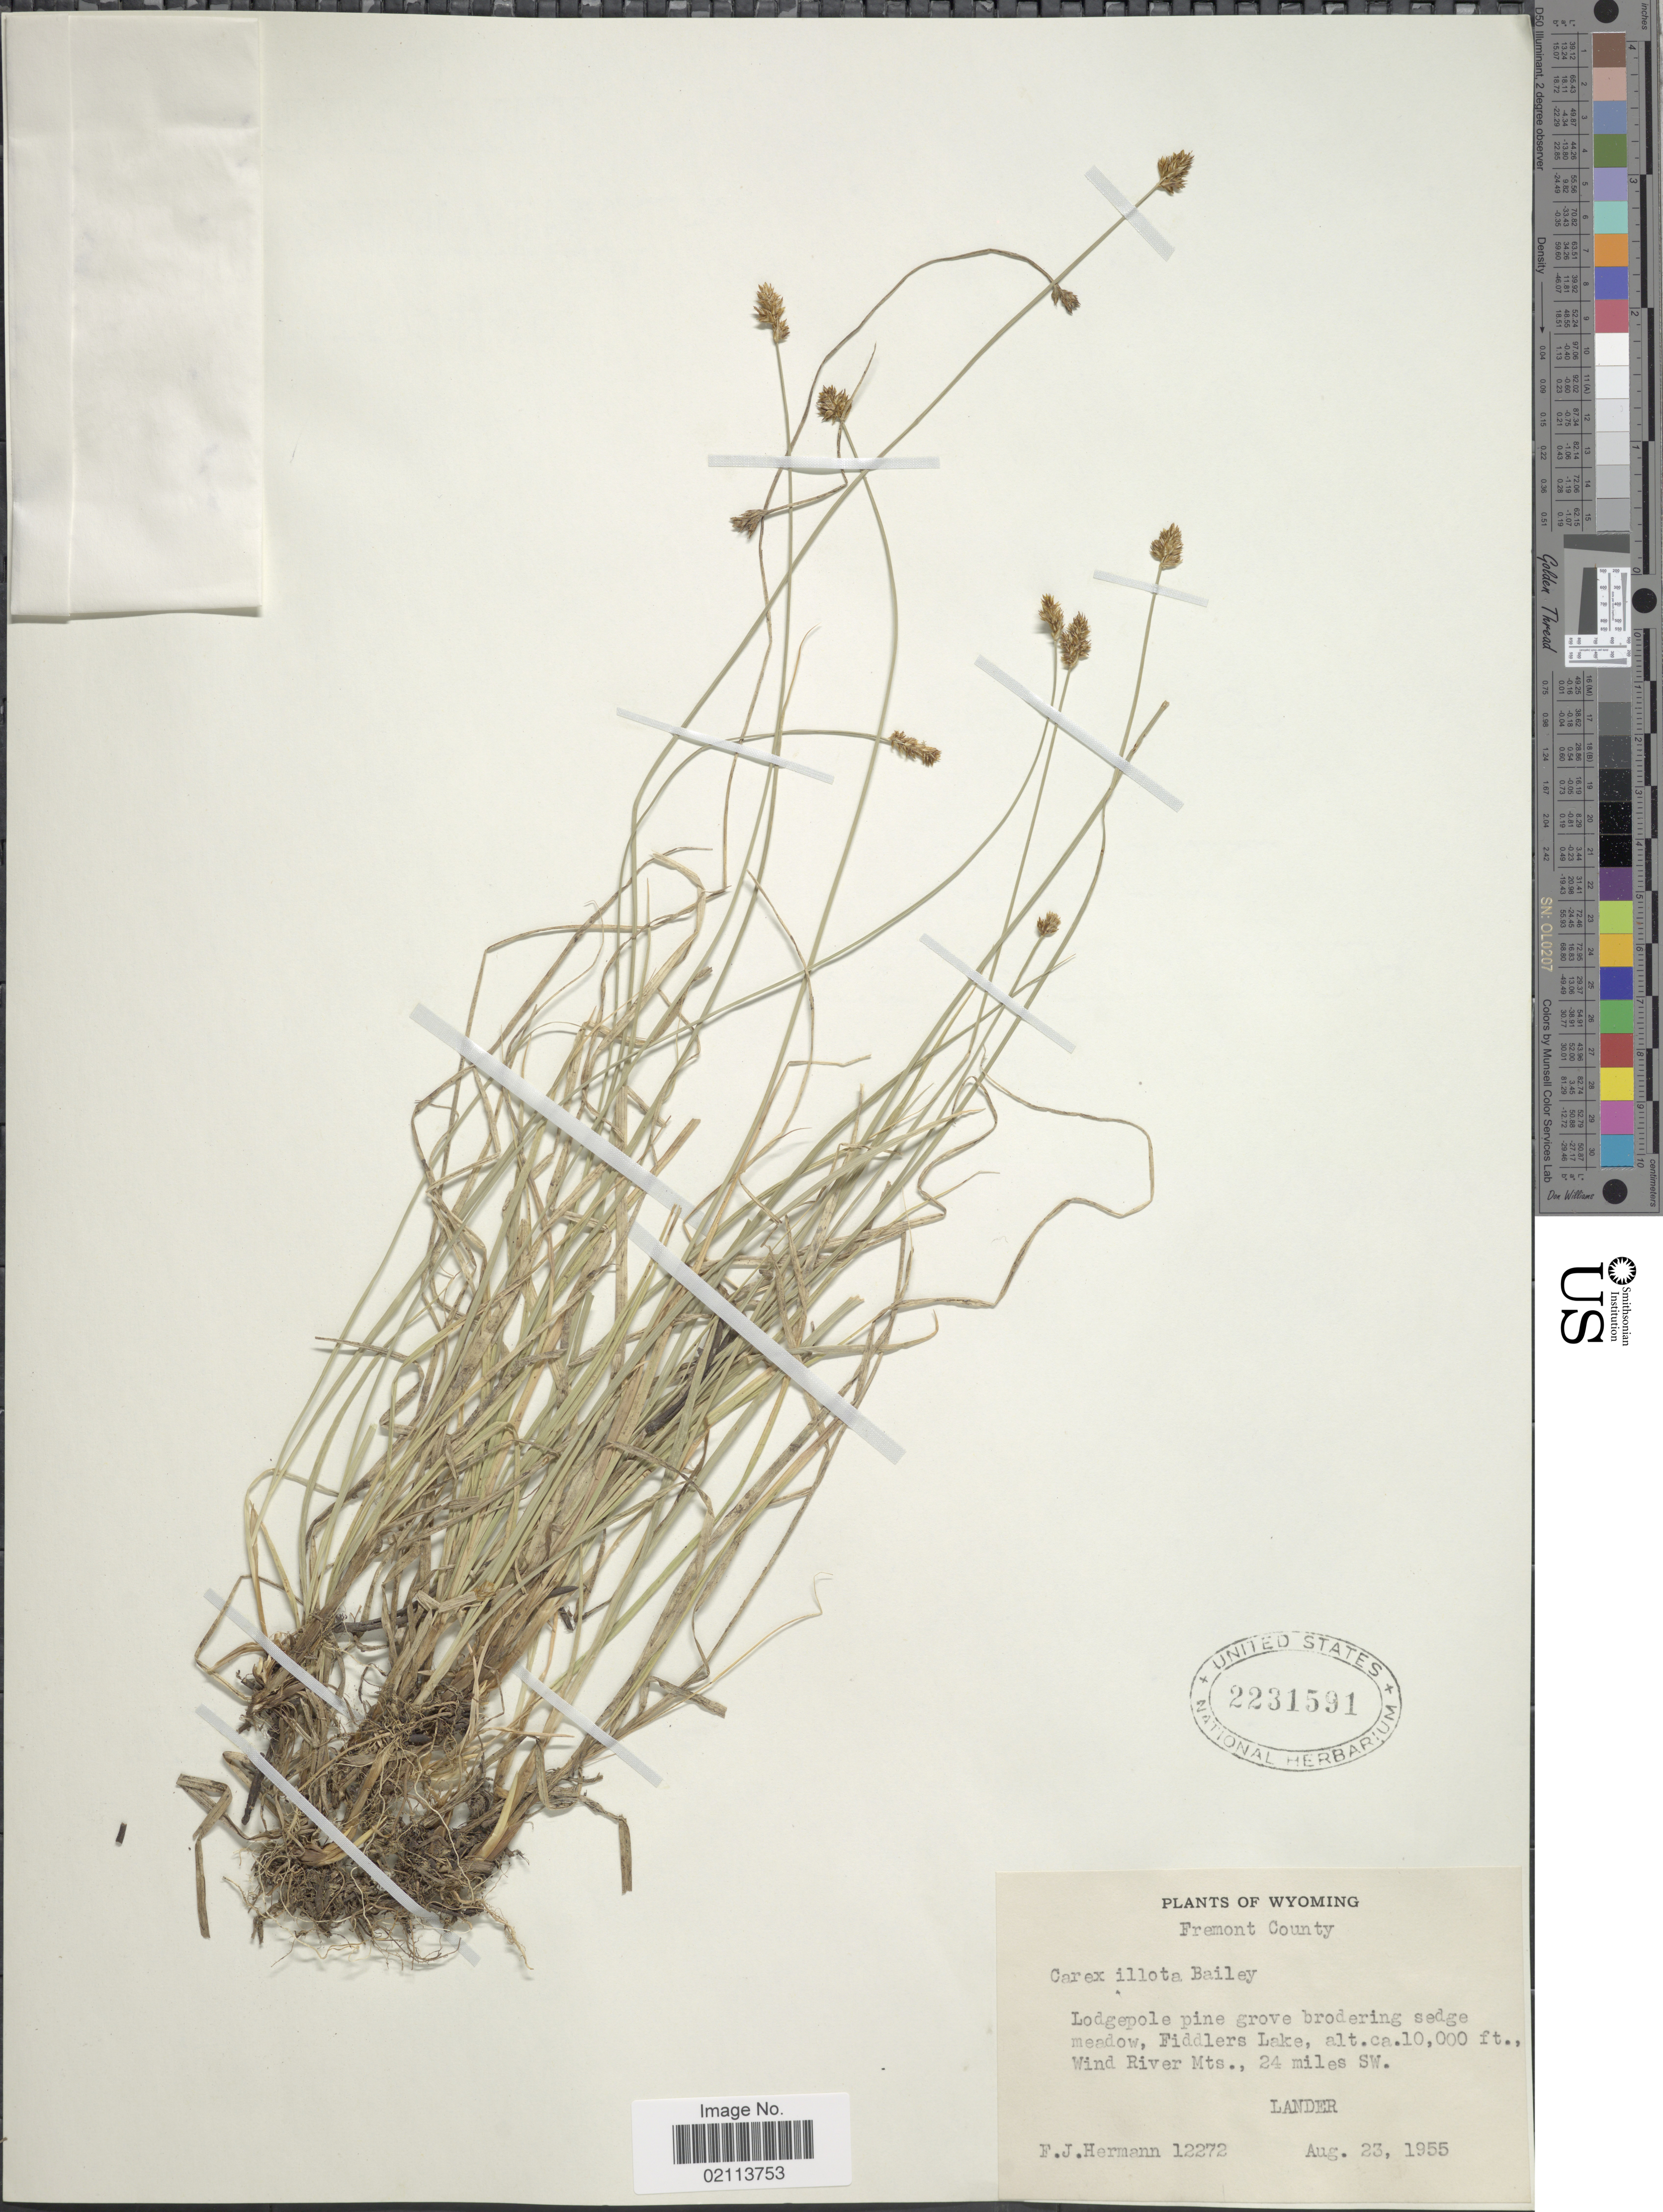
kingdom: Plantae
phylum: Tracheophyta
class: Liliopsida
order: Poales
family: Cyperaceae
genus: Carex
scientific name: Carex illota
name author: L.H. Bailey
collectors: F. J. Hermann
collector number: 12272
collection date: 1955-08-23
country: United States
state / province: Wyoming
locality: Fremont County, Lodgepole pine grove brodering sedge meadow, Fiddlers Lake, Wind River Mts., 24 miles SW. Lander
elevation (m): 3048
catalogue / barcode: US 2231591